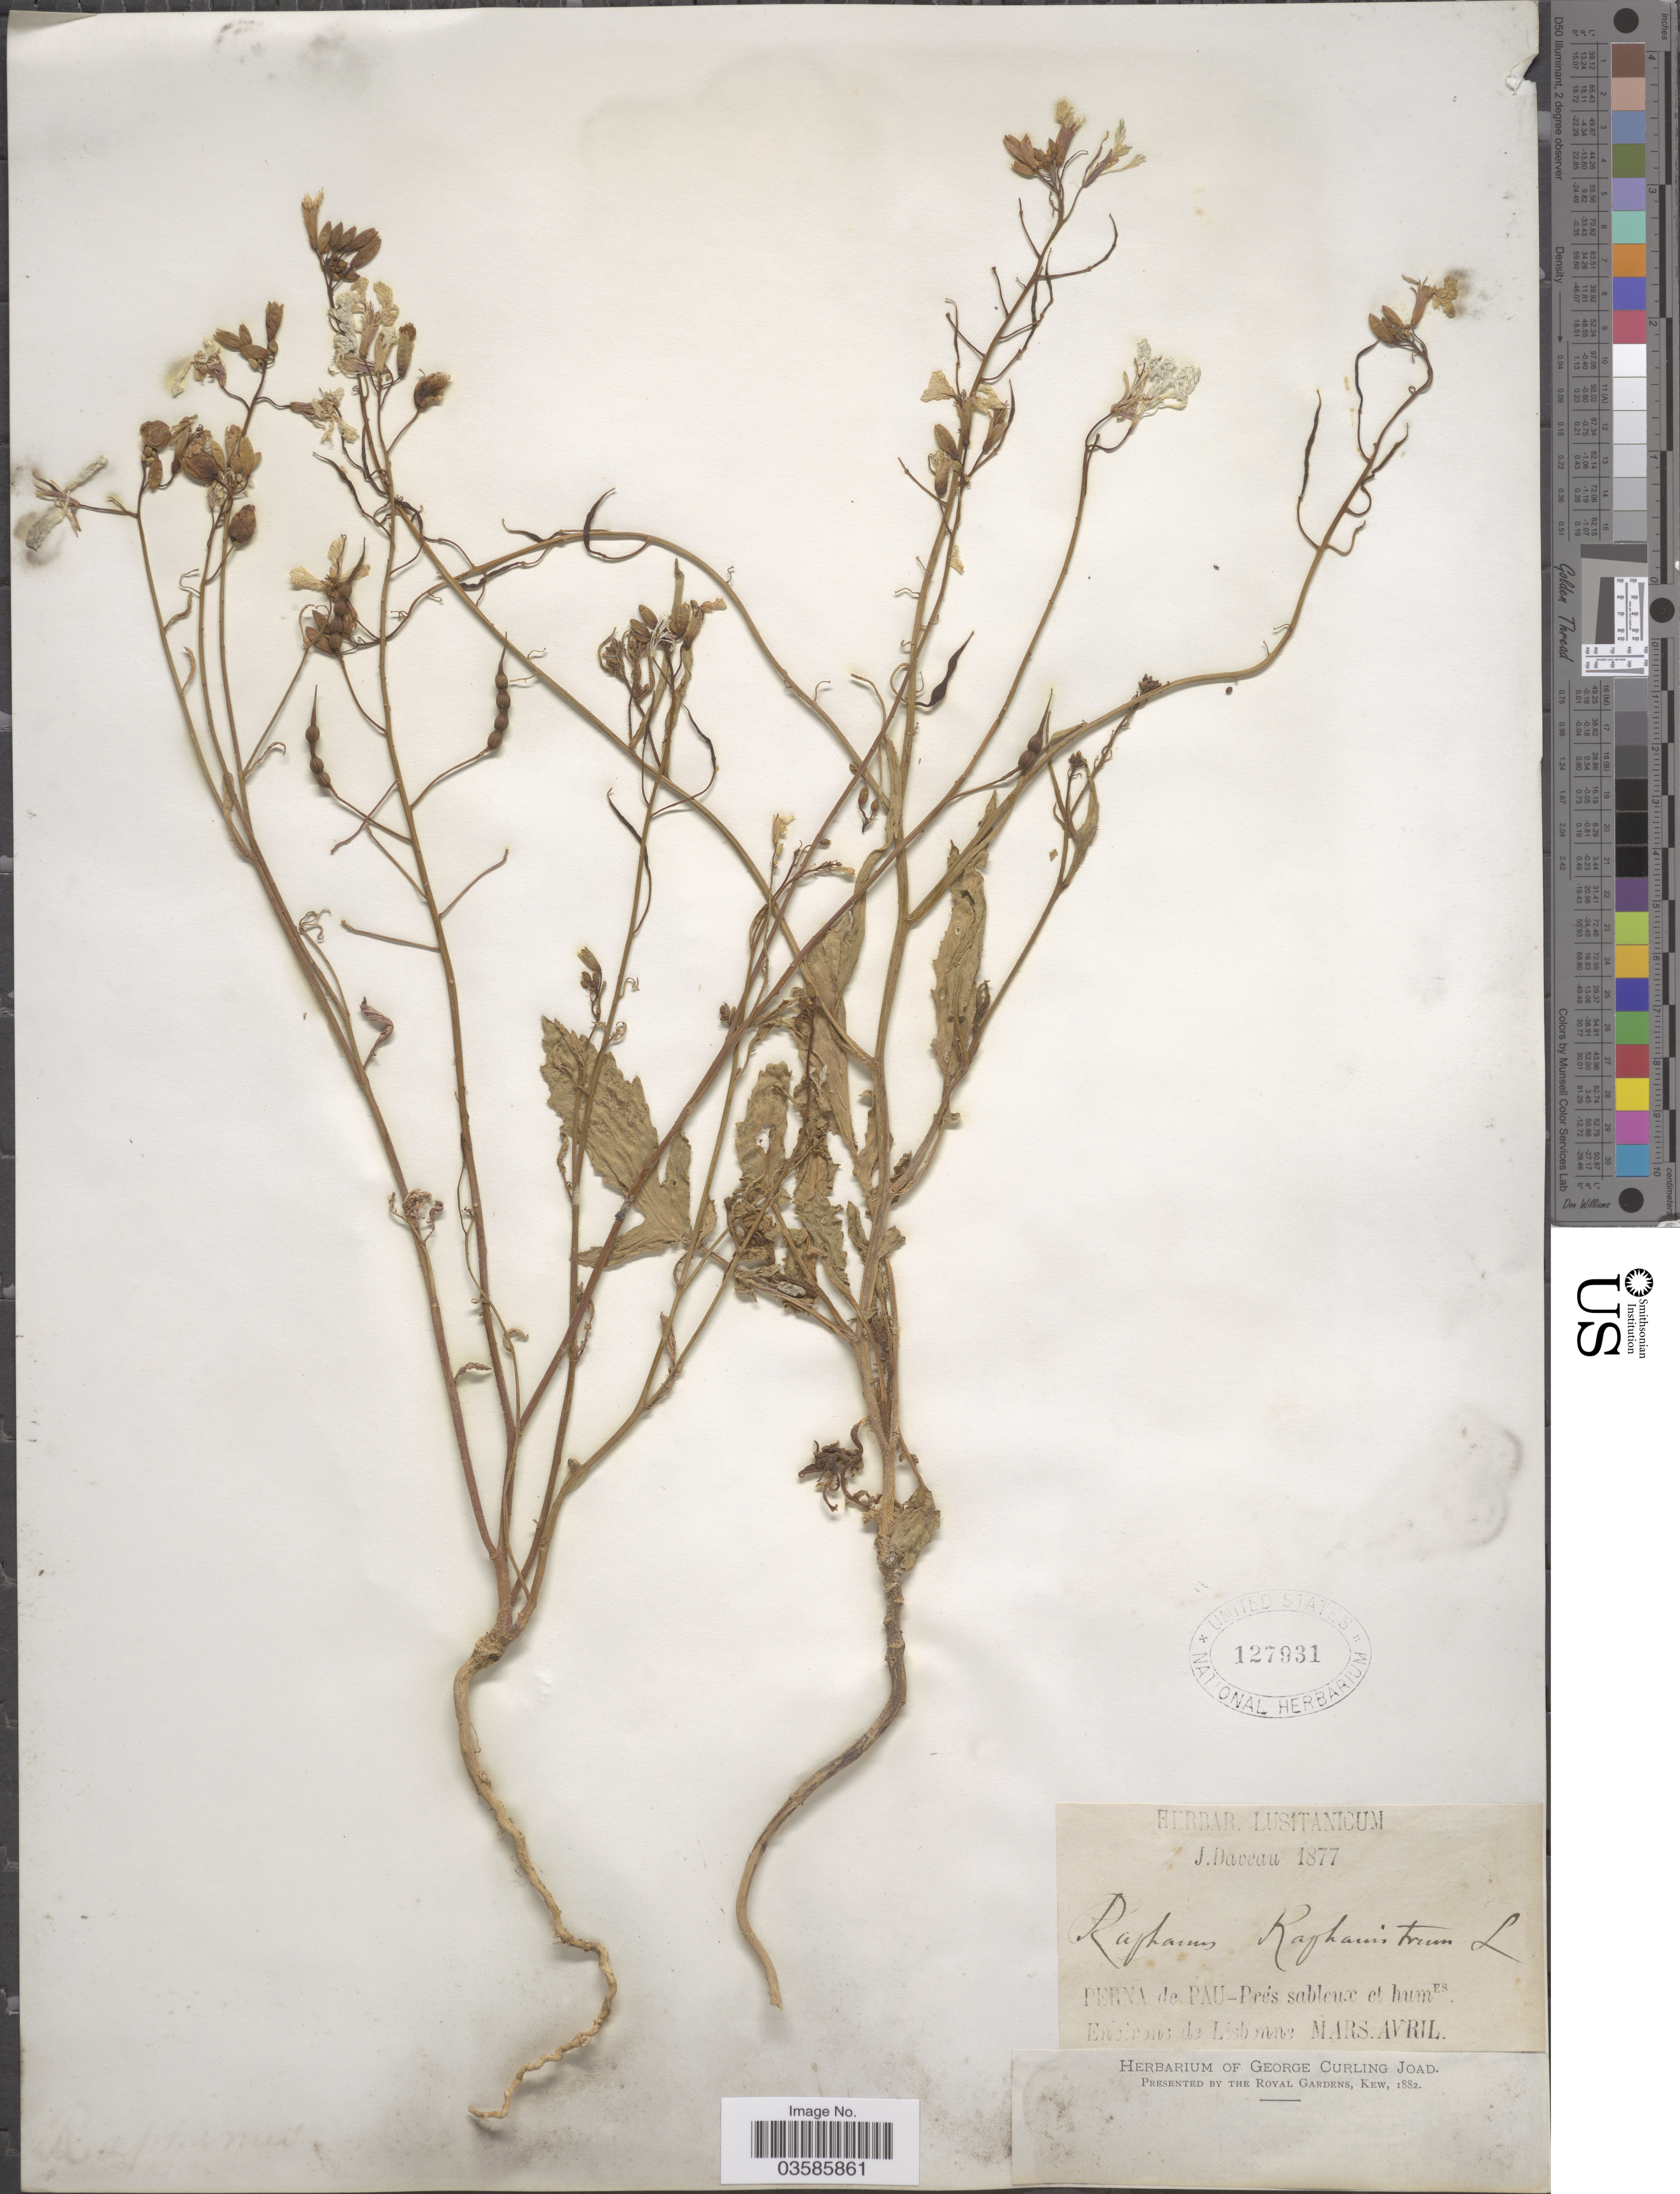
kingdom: Plantae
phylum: Tracheophyta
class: Magnoliopsida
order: Brassicales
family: Brassicaceae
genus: Raphanus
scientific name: Raphanus raphanistrum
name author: L.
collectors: J. Daveau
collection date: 1877-03/1877-04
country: Portugal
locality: Perna de Pau- Prés sableux et humes. Environs de Lisbonne.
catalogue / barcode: US 127931